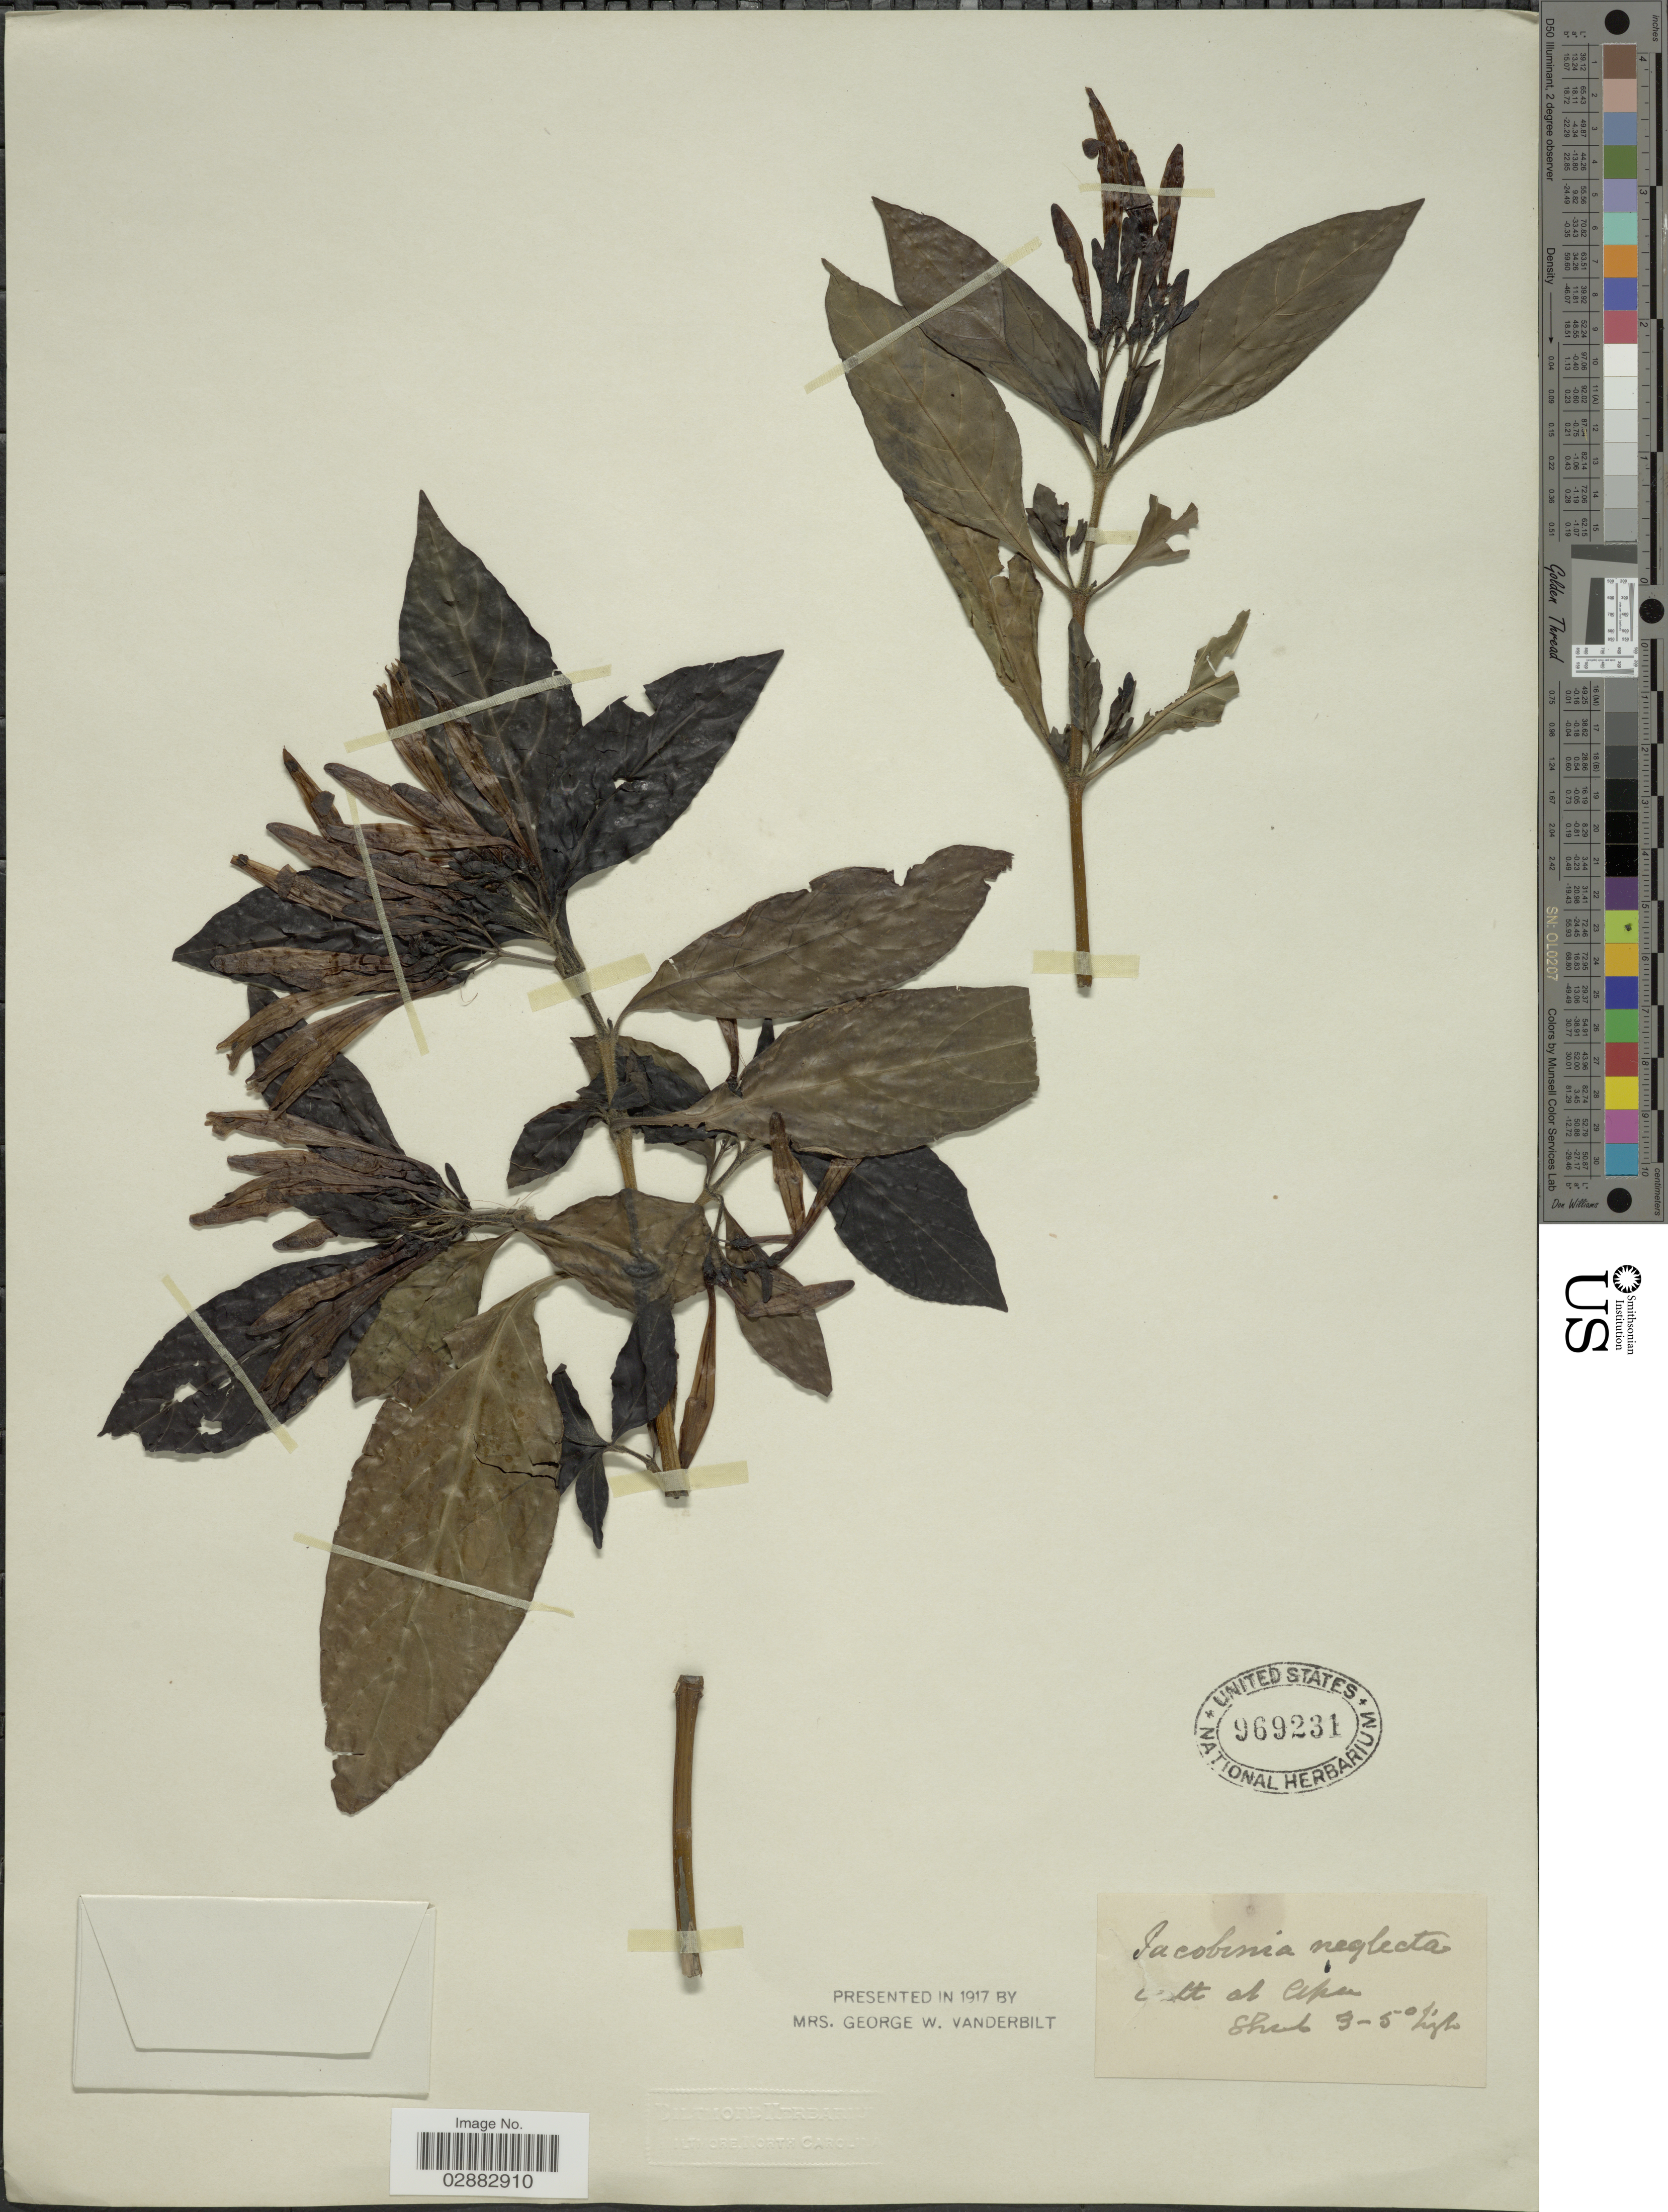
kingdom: Plantae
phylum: Tracheophyta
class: Magnoliopsida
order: Lamiales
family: Acanthaceae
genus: Jacobinia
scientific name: Jacobinia sp.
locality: Cult. at Apa. [interpreted]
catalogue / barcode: US 969231